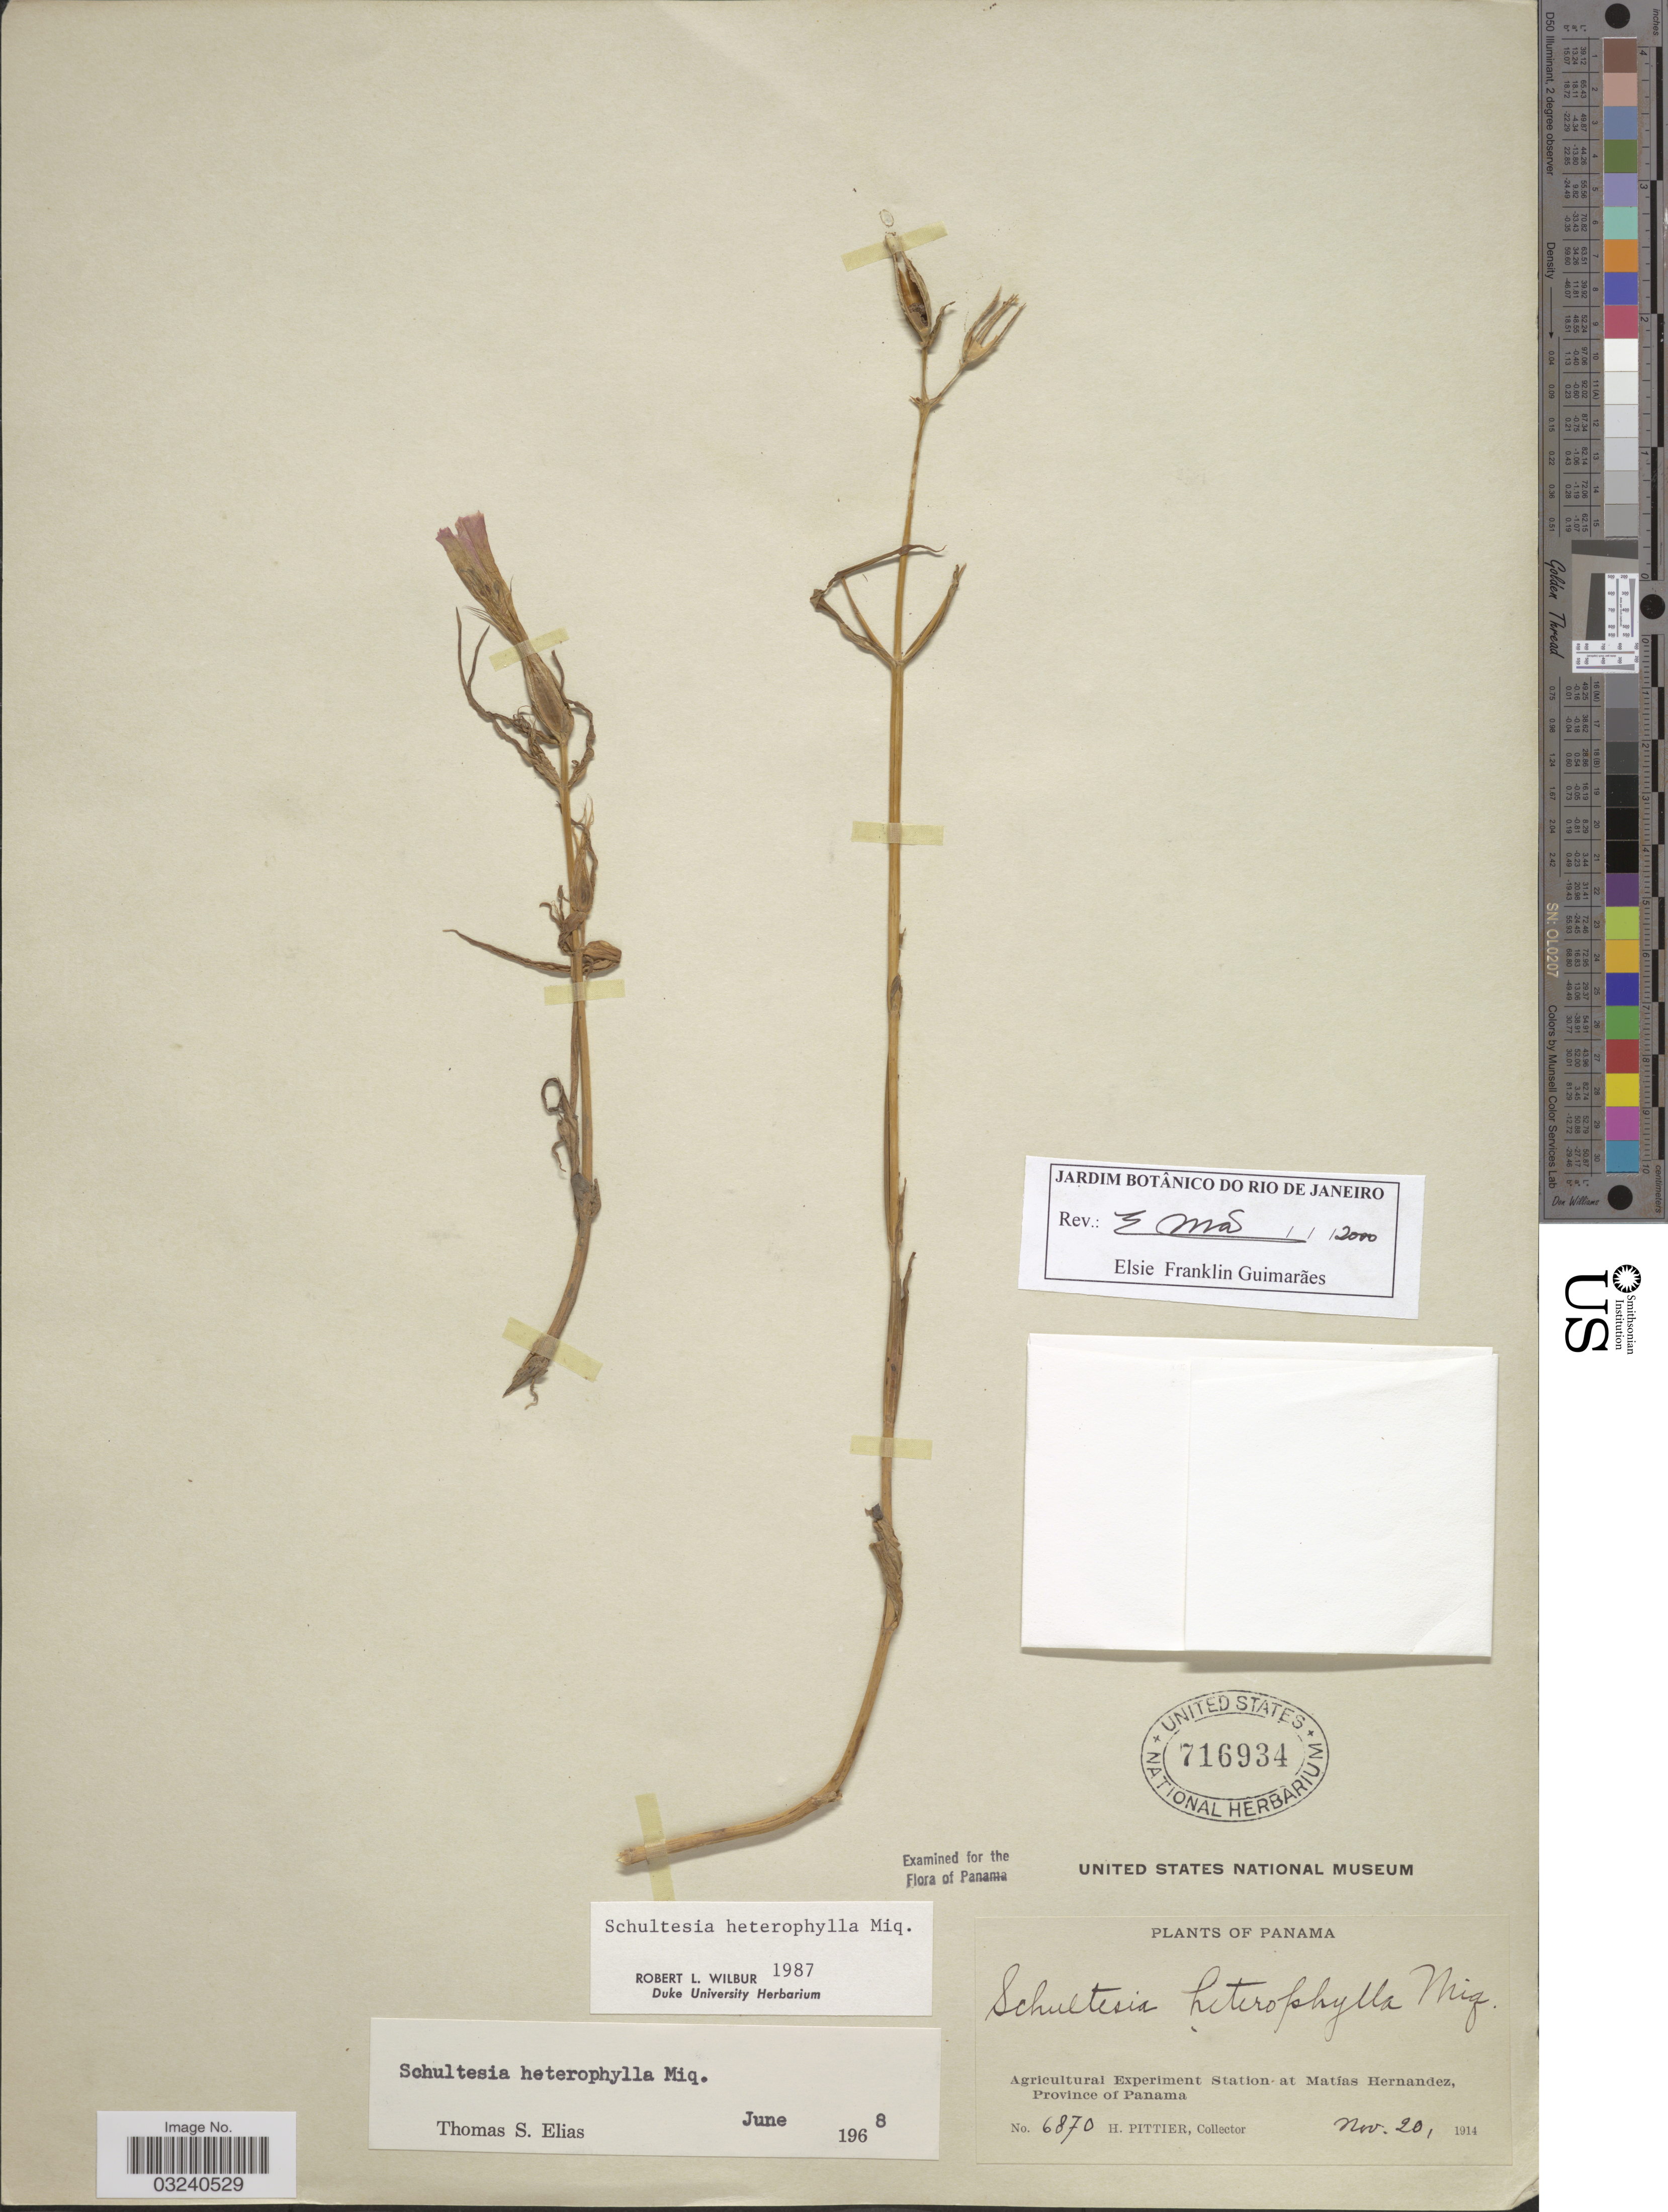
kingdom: Plantae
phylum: Tracheophyta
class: Magnoliopsida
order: Gentianales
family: Gentianaceae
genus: Schultesia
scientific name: Schultesia heterophylla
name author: Miq.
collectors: H. F. Pittier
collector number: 6870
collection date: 1914-11-20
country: Panama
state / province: Panamá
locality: Agricultural Experiment Station at Matías Hernandez.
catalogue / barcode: US 716934